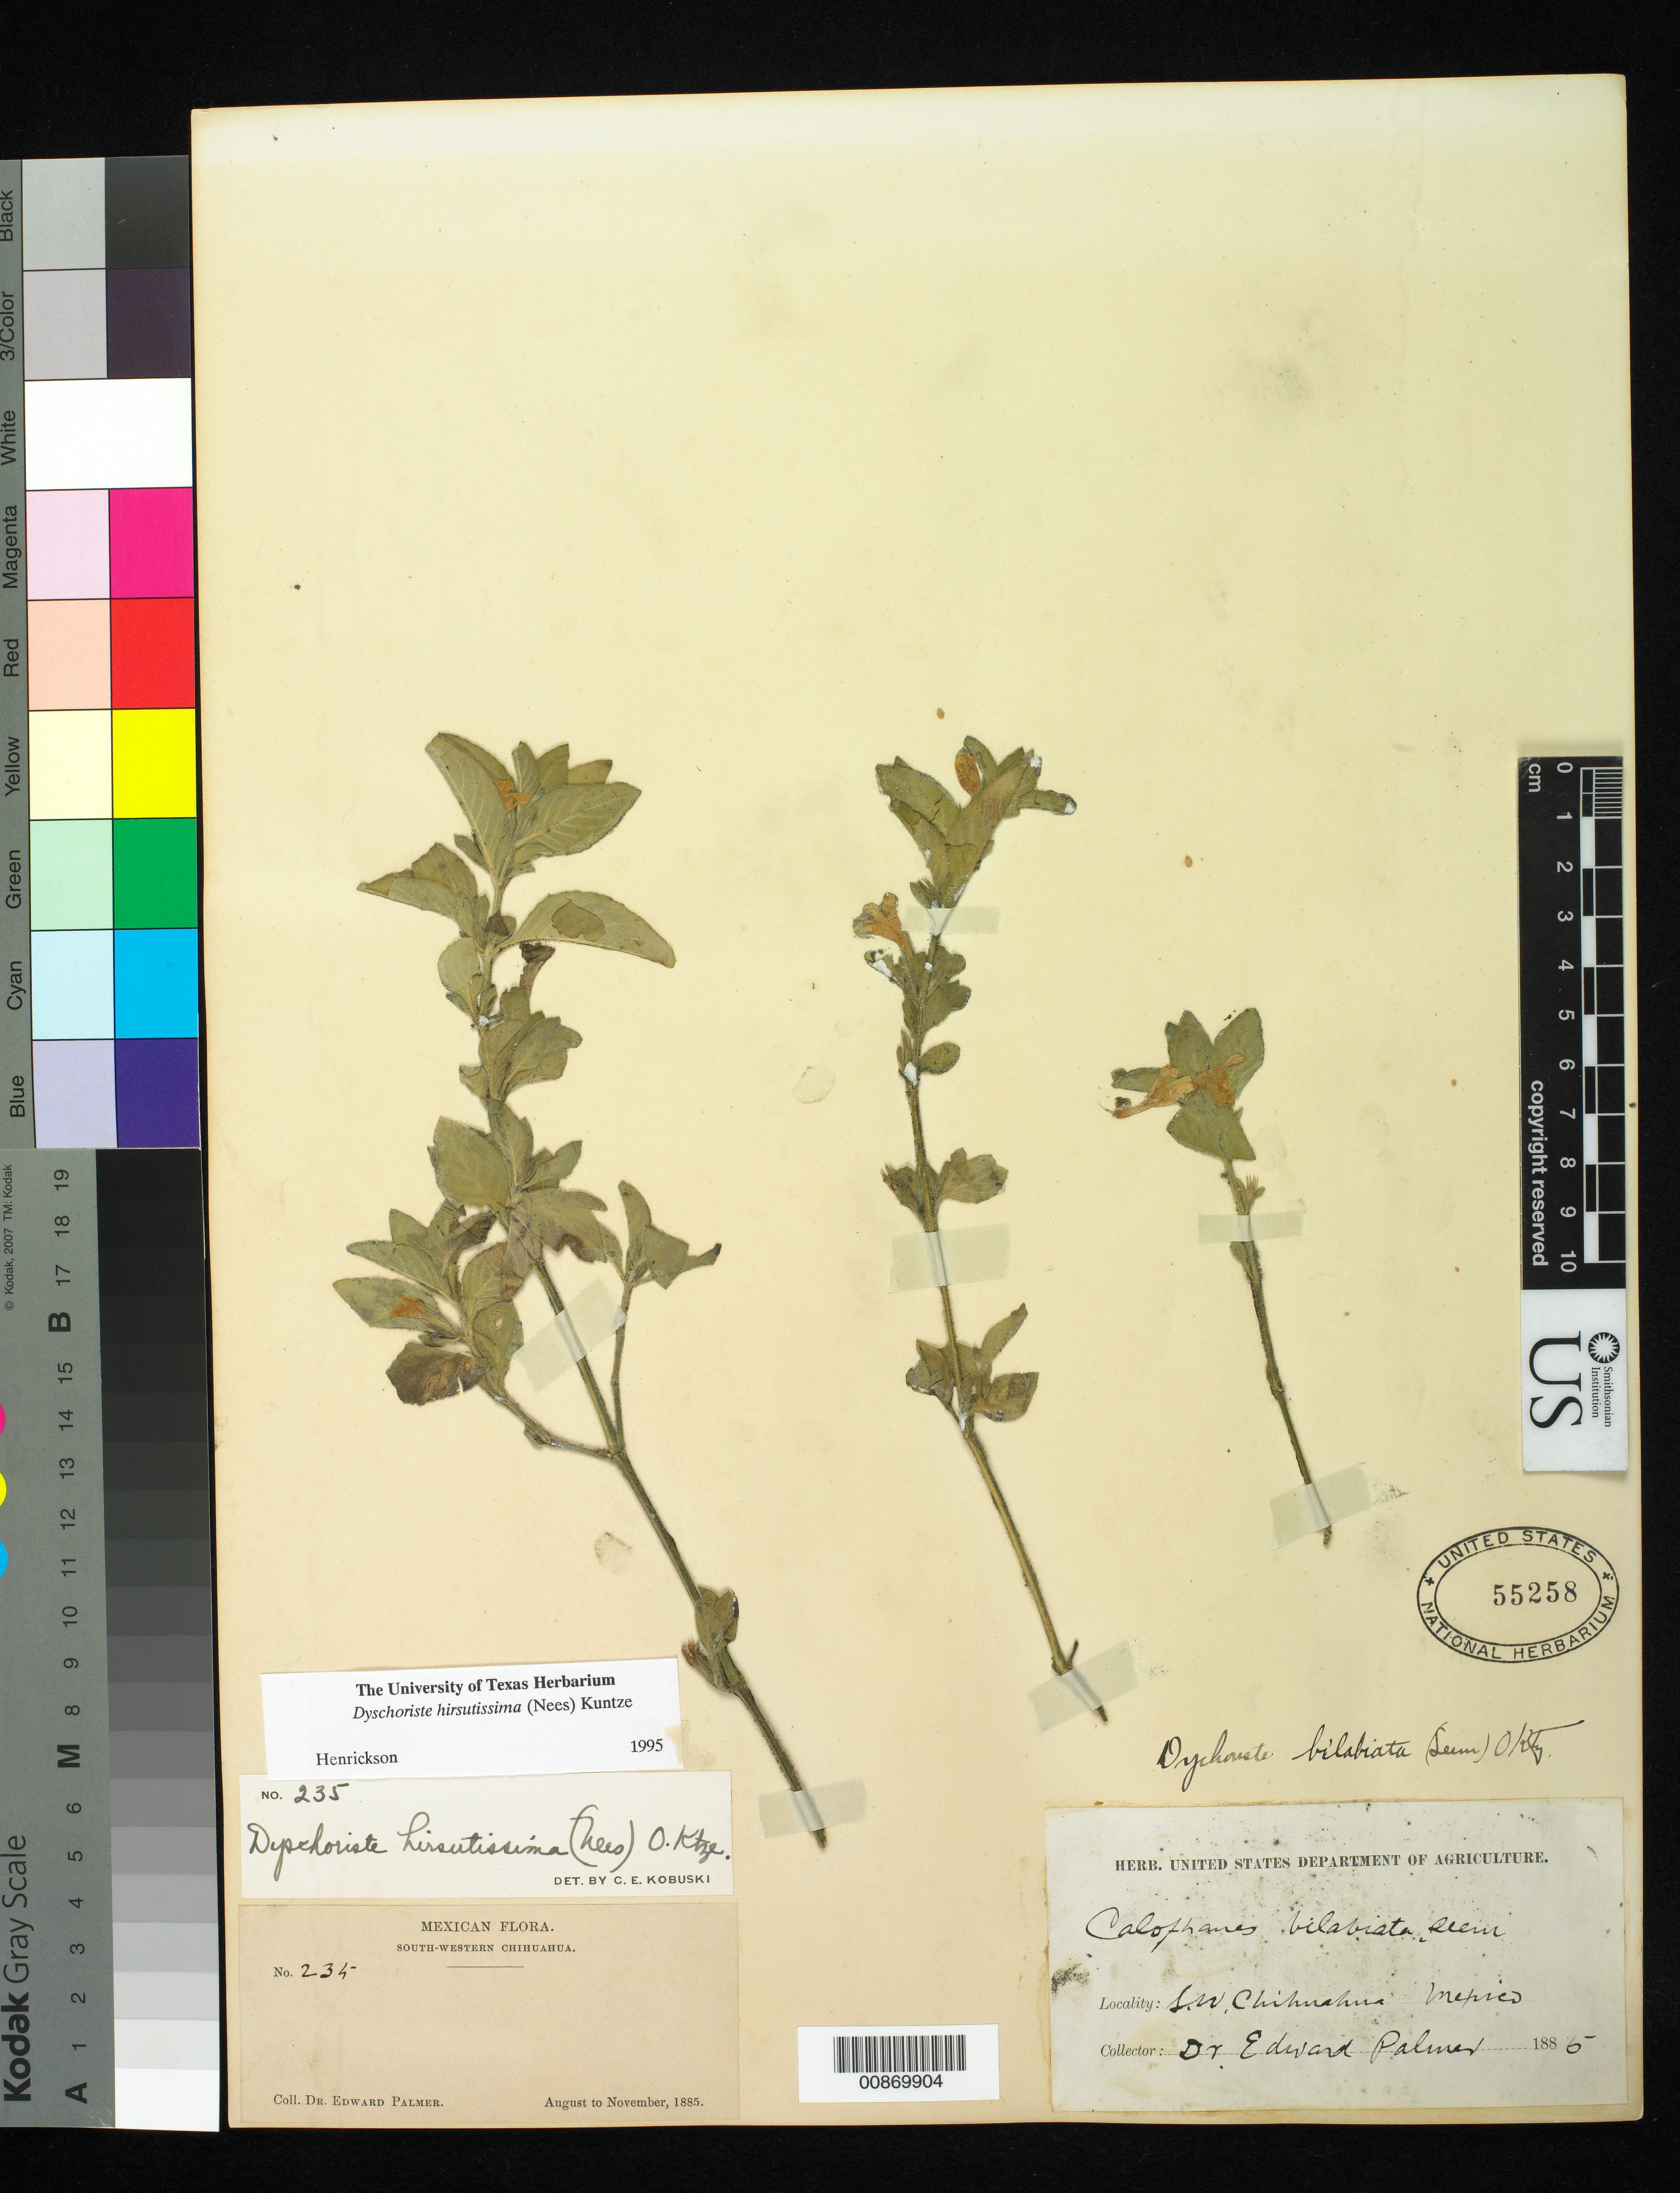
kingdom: Plantae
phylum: Tracheophyta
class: Magnoliopsida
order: Lamiales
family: Acanthaceae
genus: Dyschoriste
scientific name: Dyschoriste hirsutissima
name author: (Nees) Kuntze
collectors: E. Palmer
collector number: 235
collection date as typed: Aug 1885 to -- Nov 1885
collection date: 1885-08/1885-11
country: Mexico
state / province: Chihuahua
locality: South-Western Chihuahua.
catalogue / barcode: US 55258